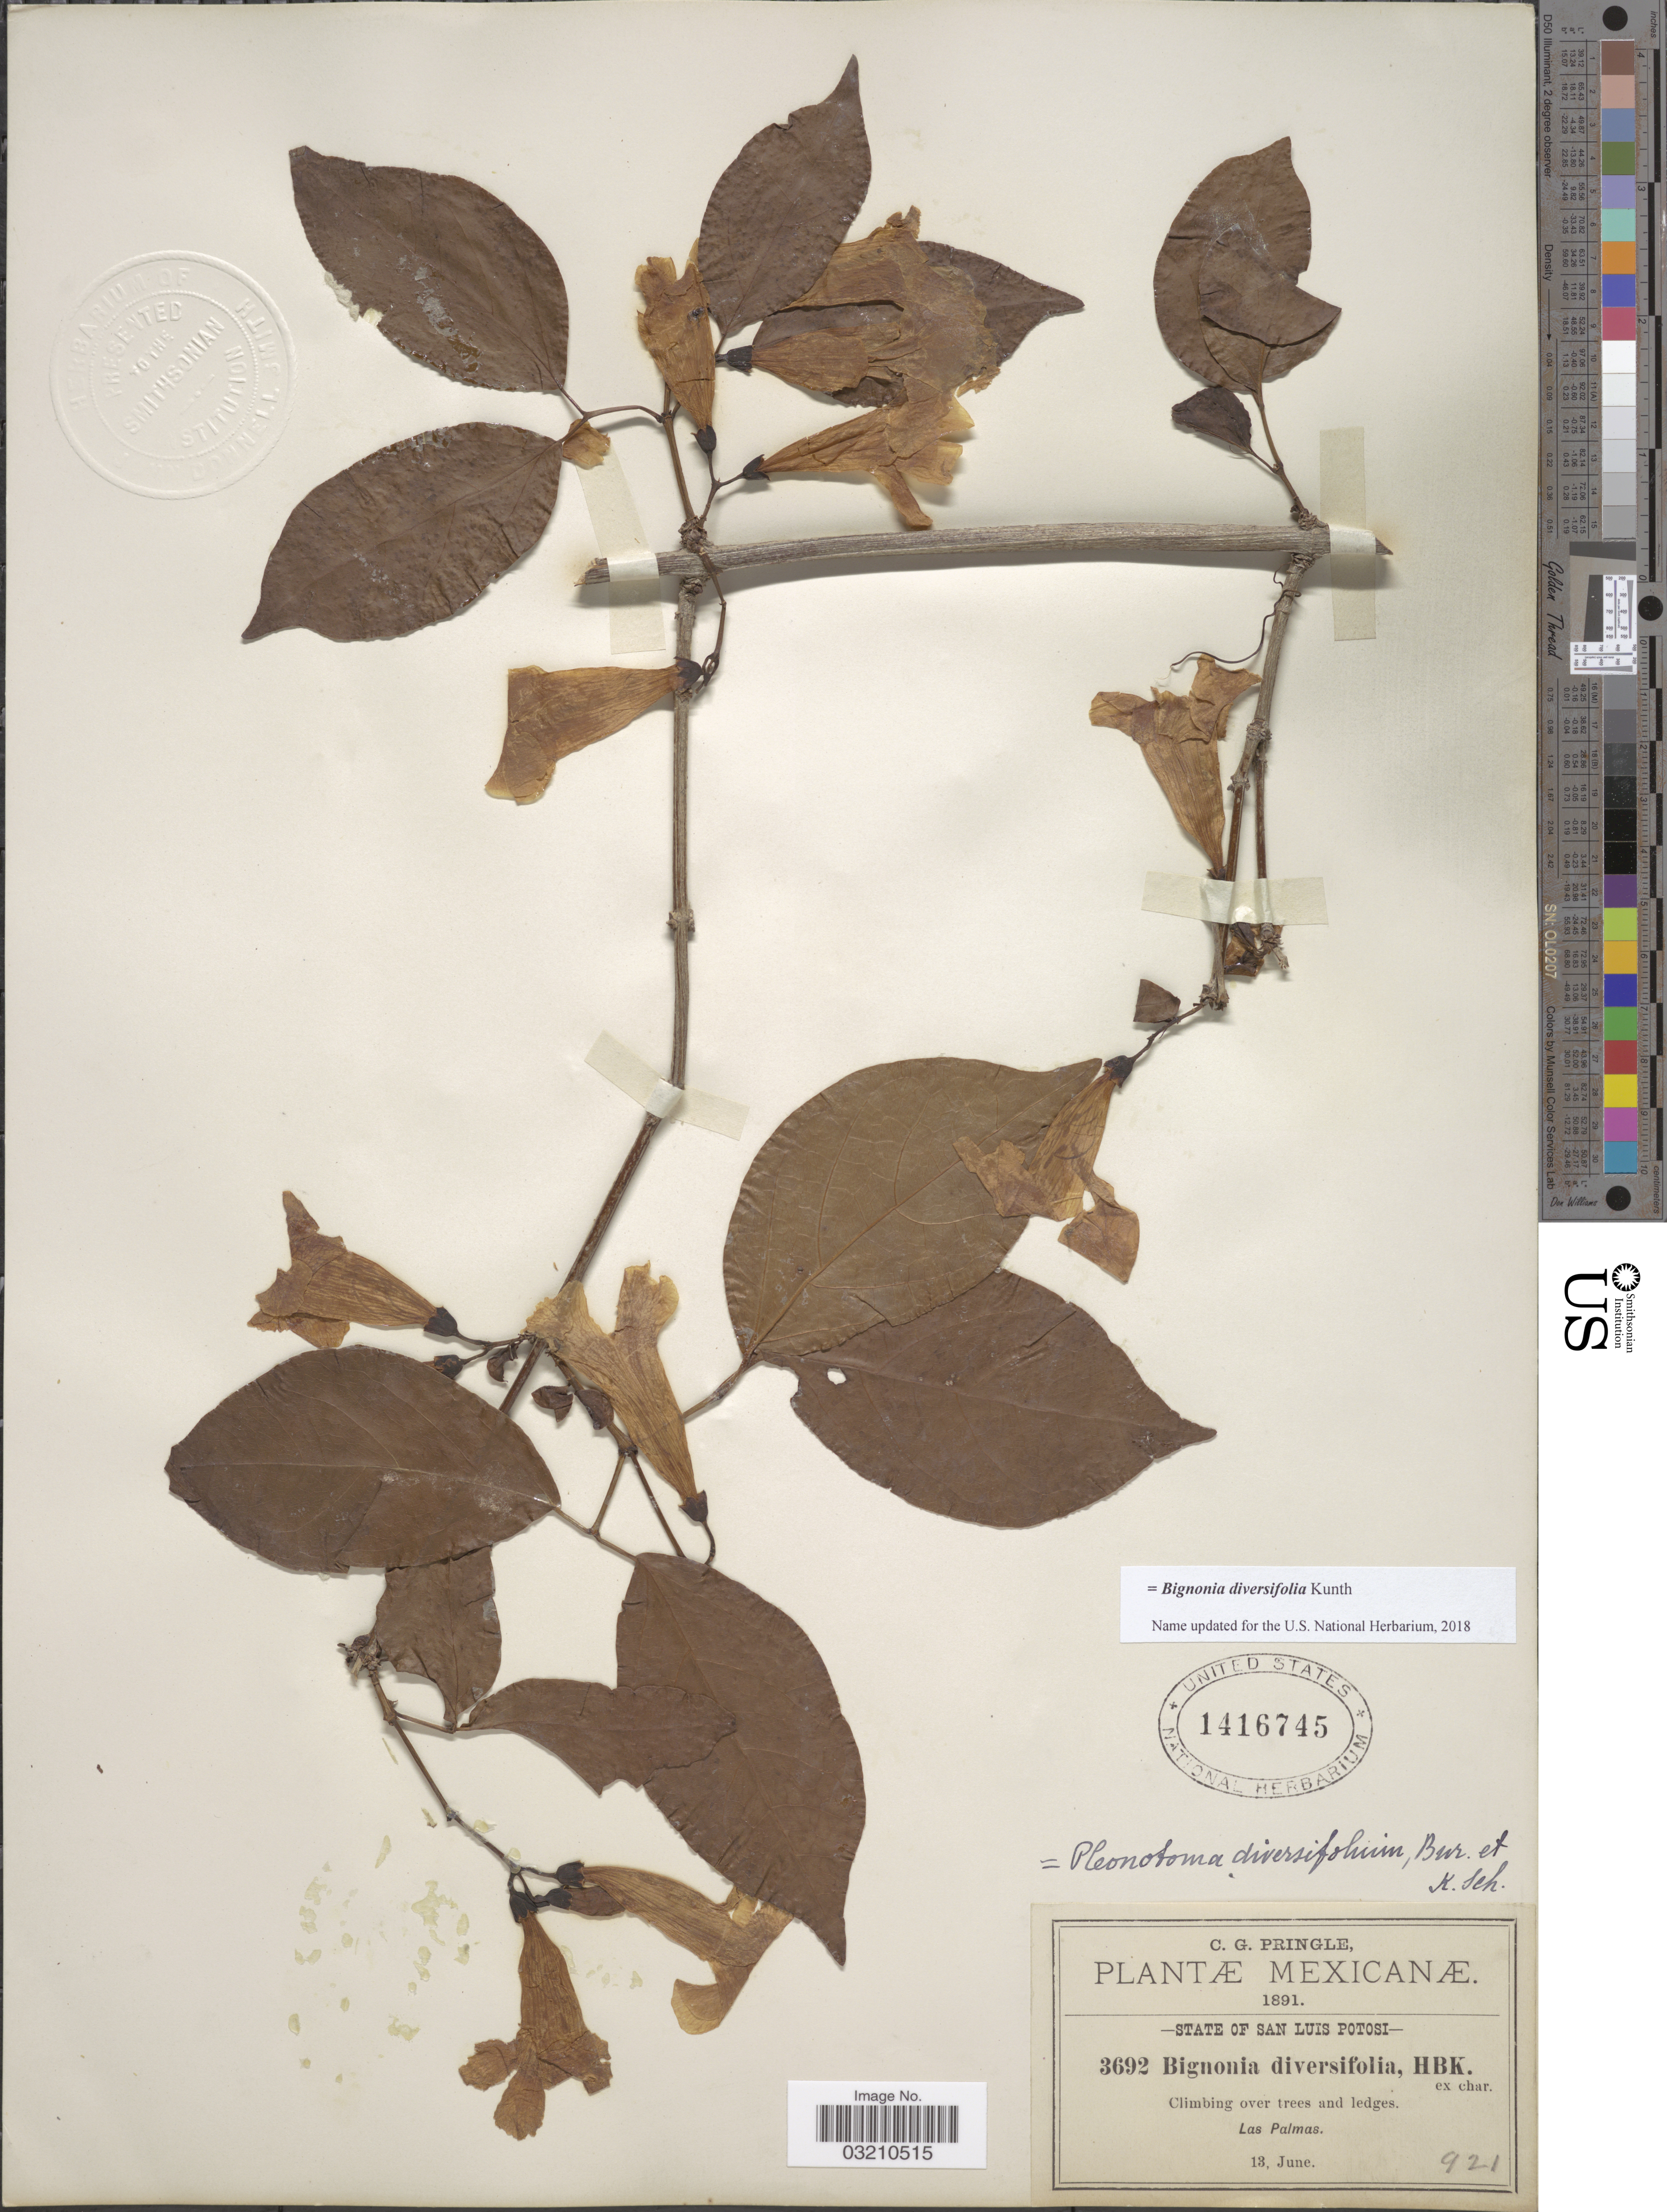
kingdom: Plantae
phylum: Tracheophyta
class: Magnoliopsida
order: Lamiales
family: Bignoniaceae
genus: Bignonia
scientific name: Bignonia diversifolia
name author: Kunth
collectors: C. G. Pringle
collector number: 3692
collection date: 1891-06-13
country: Mexico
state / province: San Luis Potosí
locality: Las Palmas.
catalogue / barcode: US 1416745